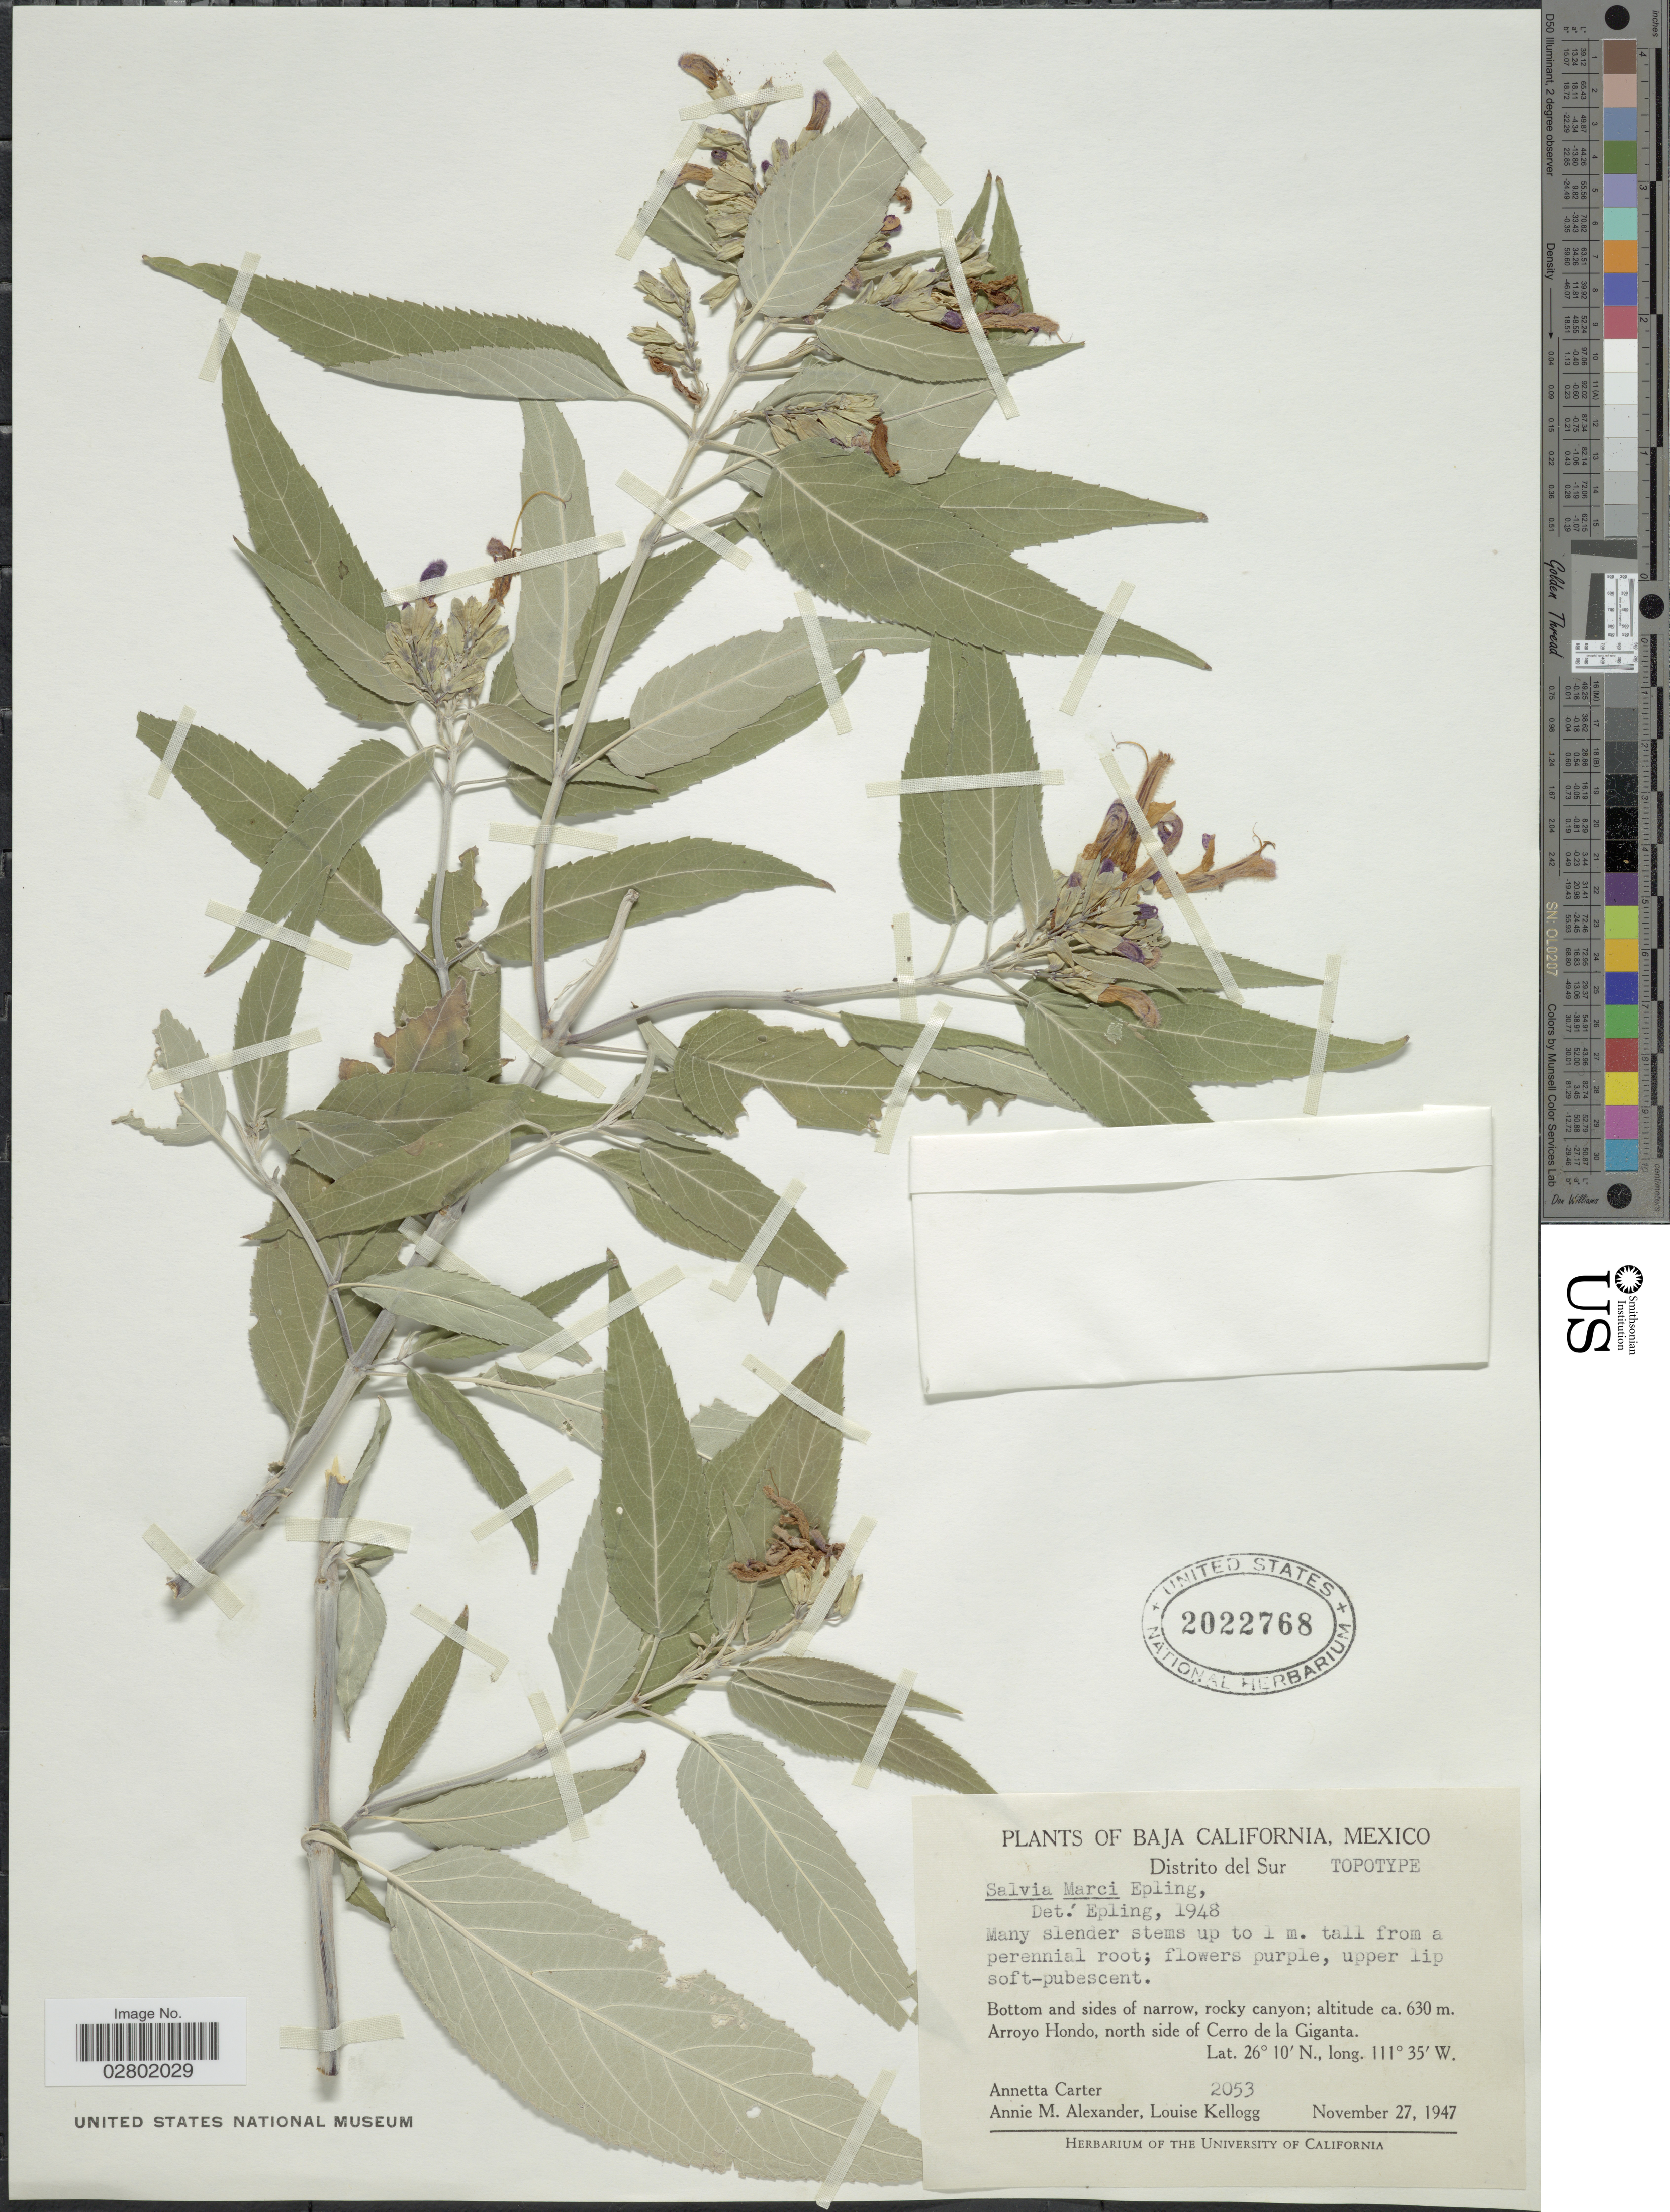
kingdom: Plantae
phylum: Tracheophyta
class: Magnoliopsida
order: Lamiales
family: Lamiaceae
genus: Salvia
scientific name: Salvia marci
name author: Epling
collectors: A. Carter, A. M. Alexander & L. Kellogg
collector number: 2053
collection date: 1947-11-27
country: Mexico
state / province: Baja California Sur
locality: Distrito del Sur, Arroyo Hondo, north side of Cerro de la Giganta.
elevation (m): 630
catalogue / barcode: US 2022768